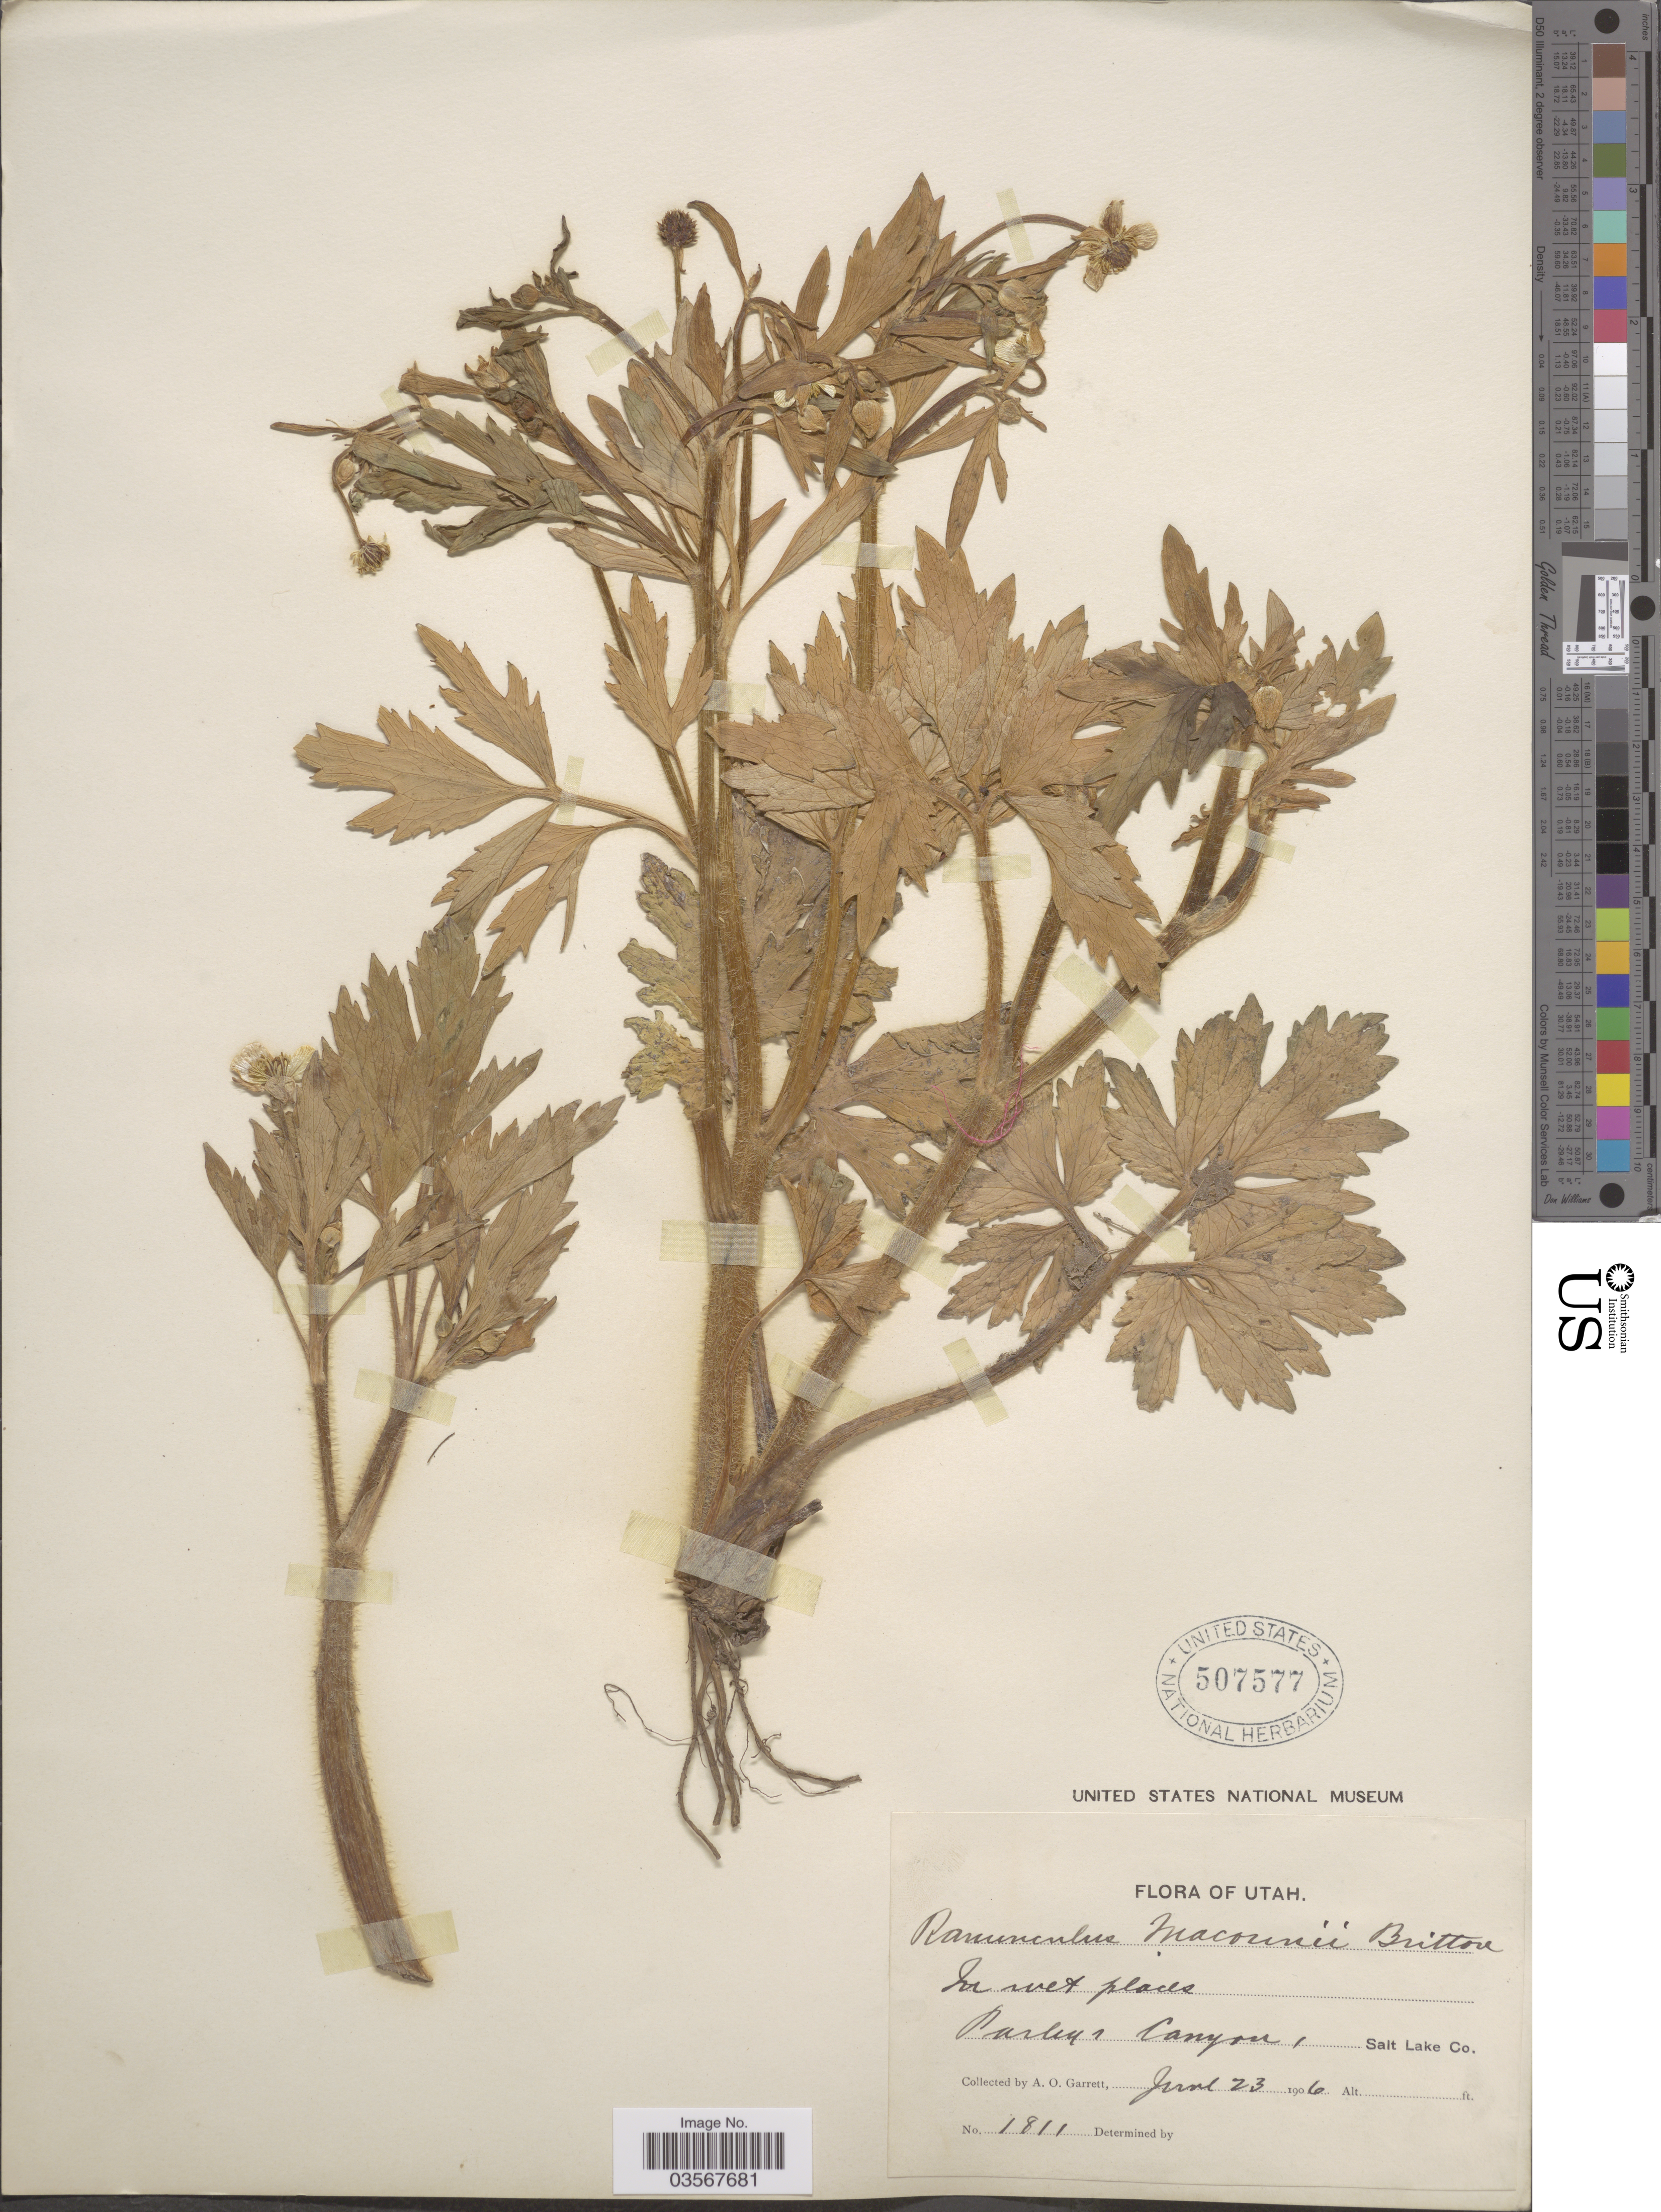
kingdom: Plantae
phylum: Tracheophyta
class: Magnoliopsida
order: Ranunculales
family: Ranunculaceae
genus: Ranunculus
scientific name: Ranunculus macounii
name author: Britton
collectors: A. O. Garrett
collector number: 1811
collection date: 1906-06-23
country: United States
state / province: Utah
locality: Parleys Canyon, Salt Lake Co.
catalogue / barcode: US 507577